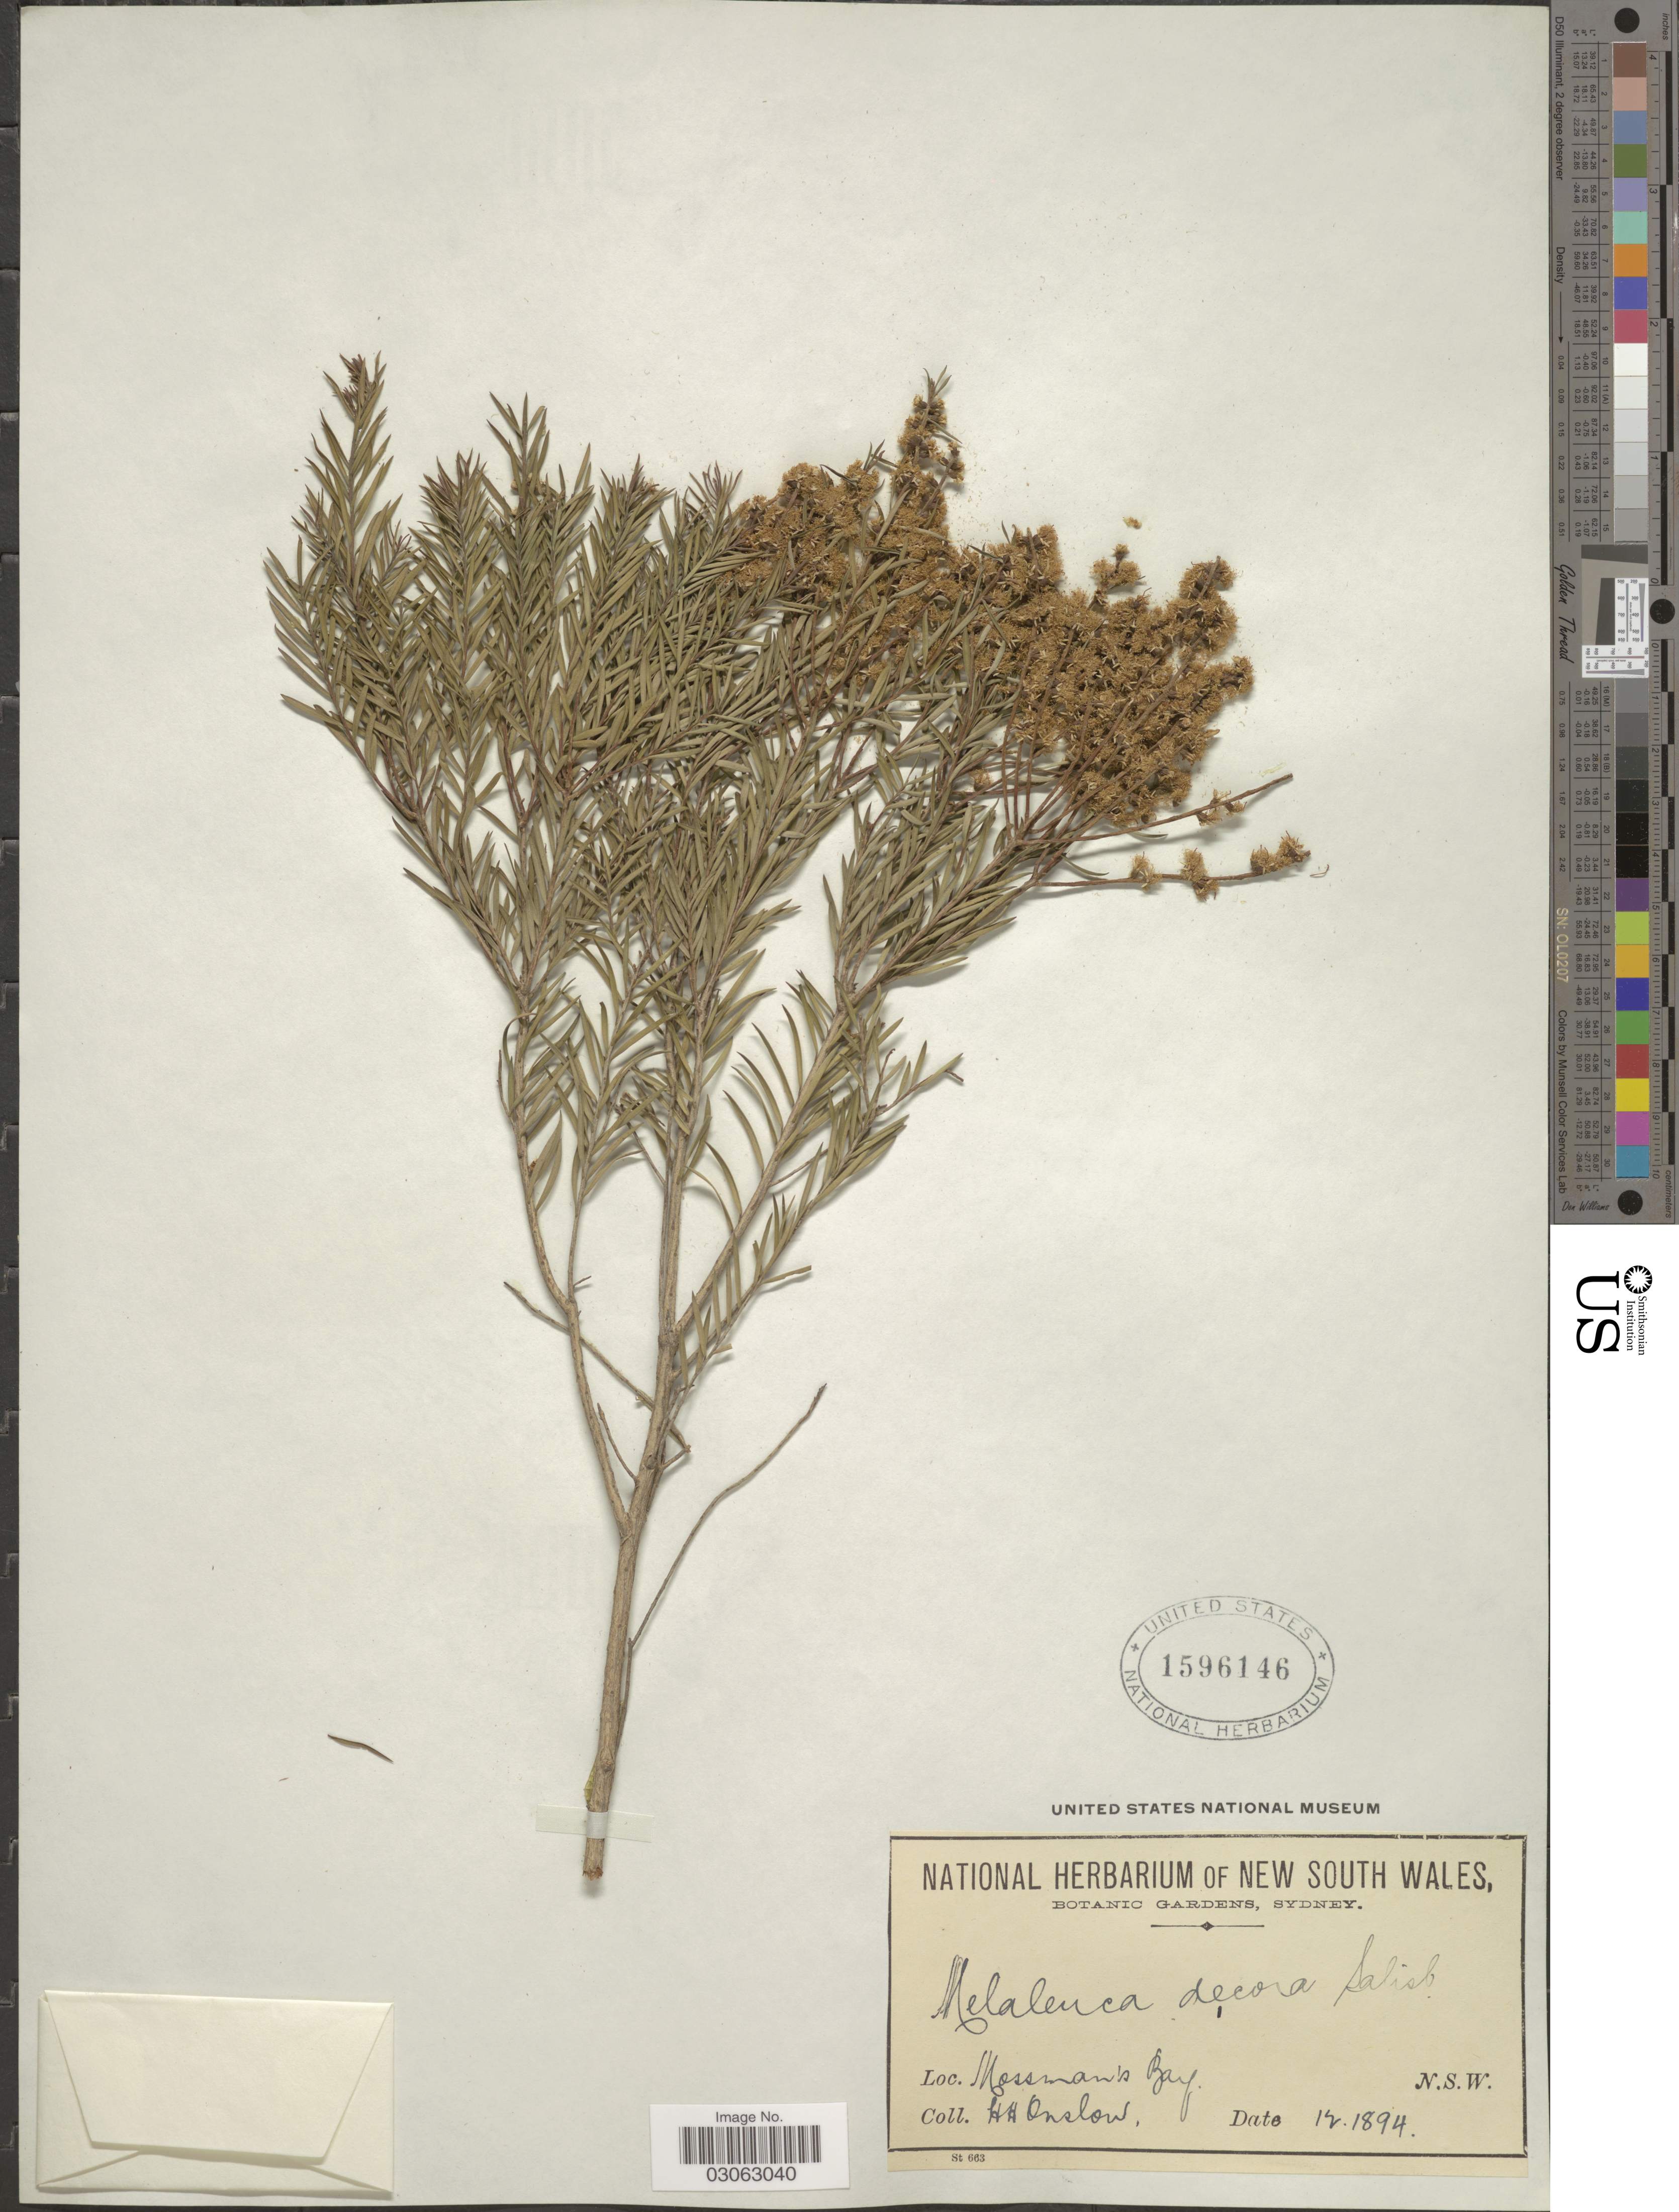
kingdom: Plantae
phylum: Tracheophyta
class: Magnoliopsida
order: Myrtales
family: Myrtaceae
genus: Melaleuca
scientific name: Melaleuca decora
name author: (Salisb.) Britten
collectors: H. Onslow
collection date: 1894-12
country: Australia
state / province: New South Wales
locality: Mossman's Bay. N. S. W.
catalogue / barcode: US 1596146